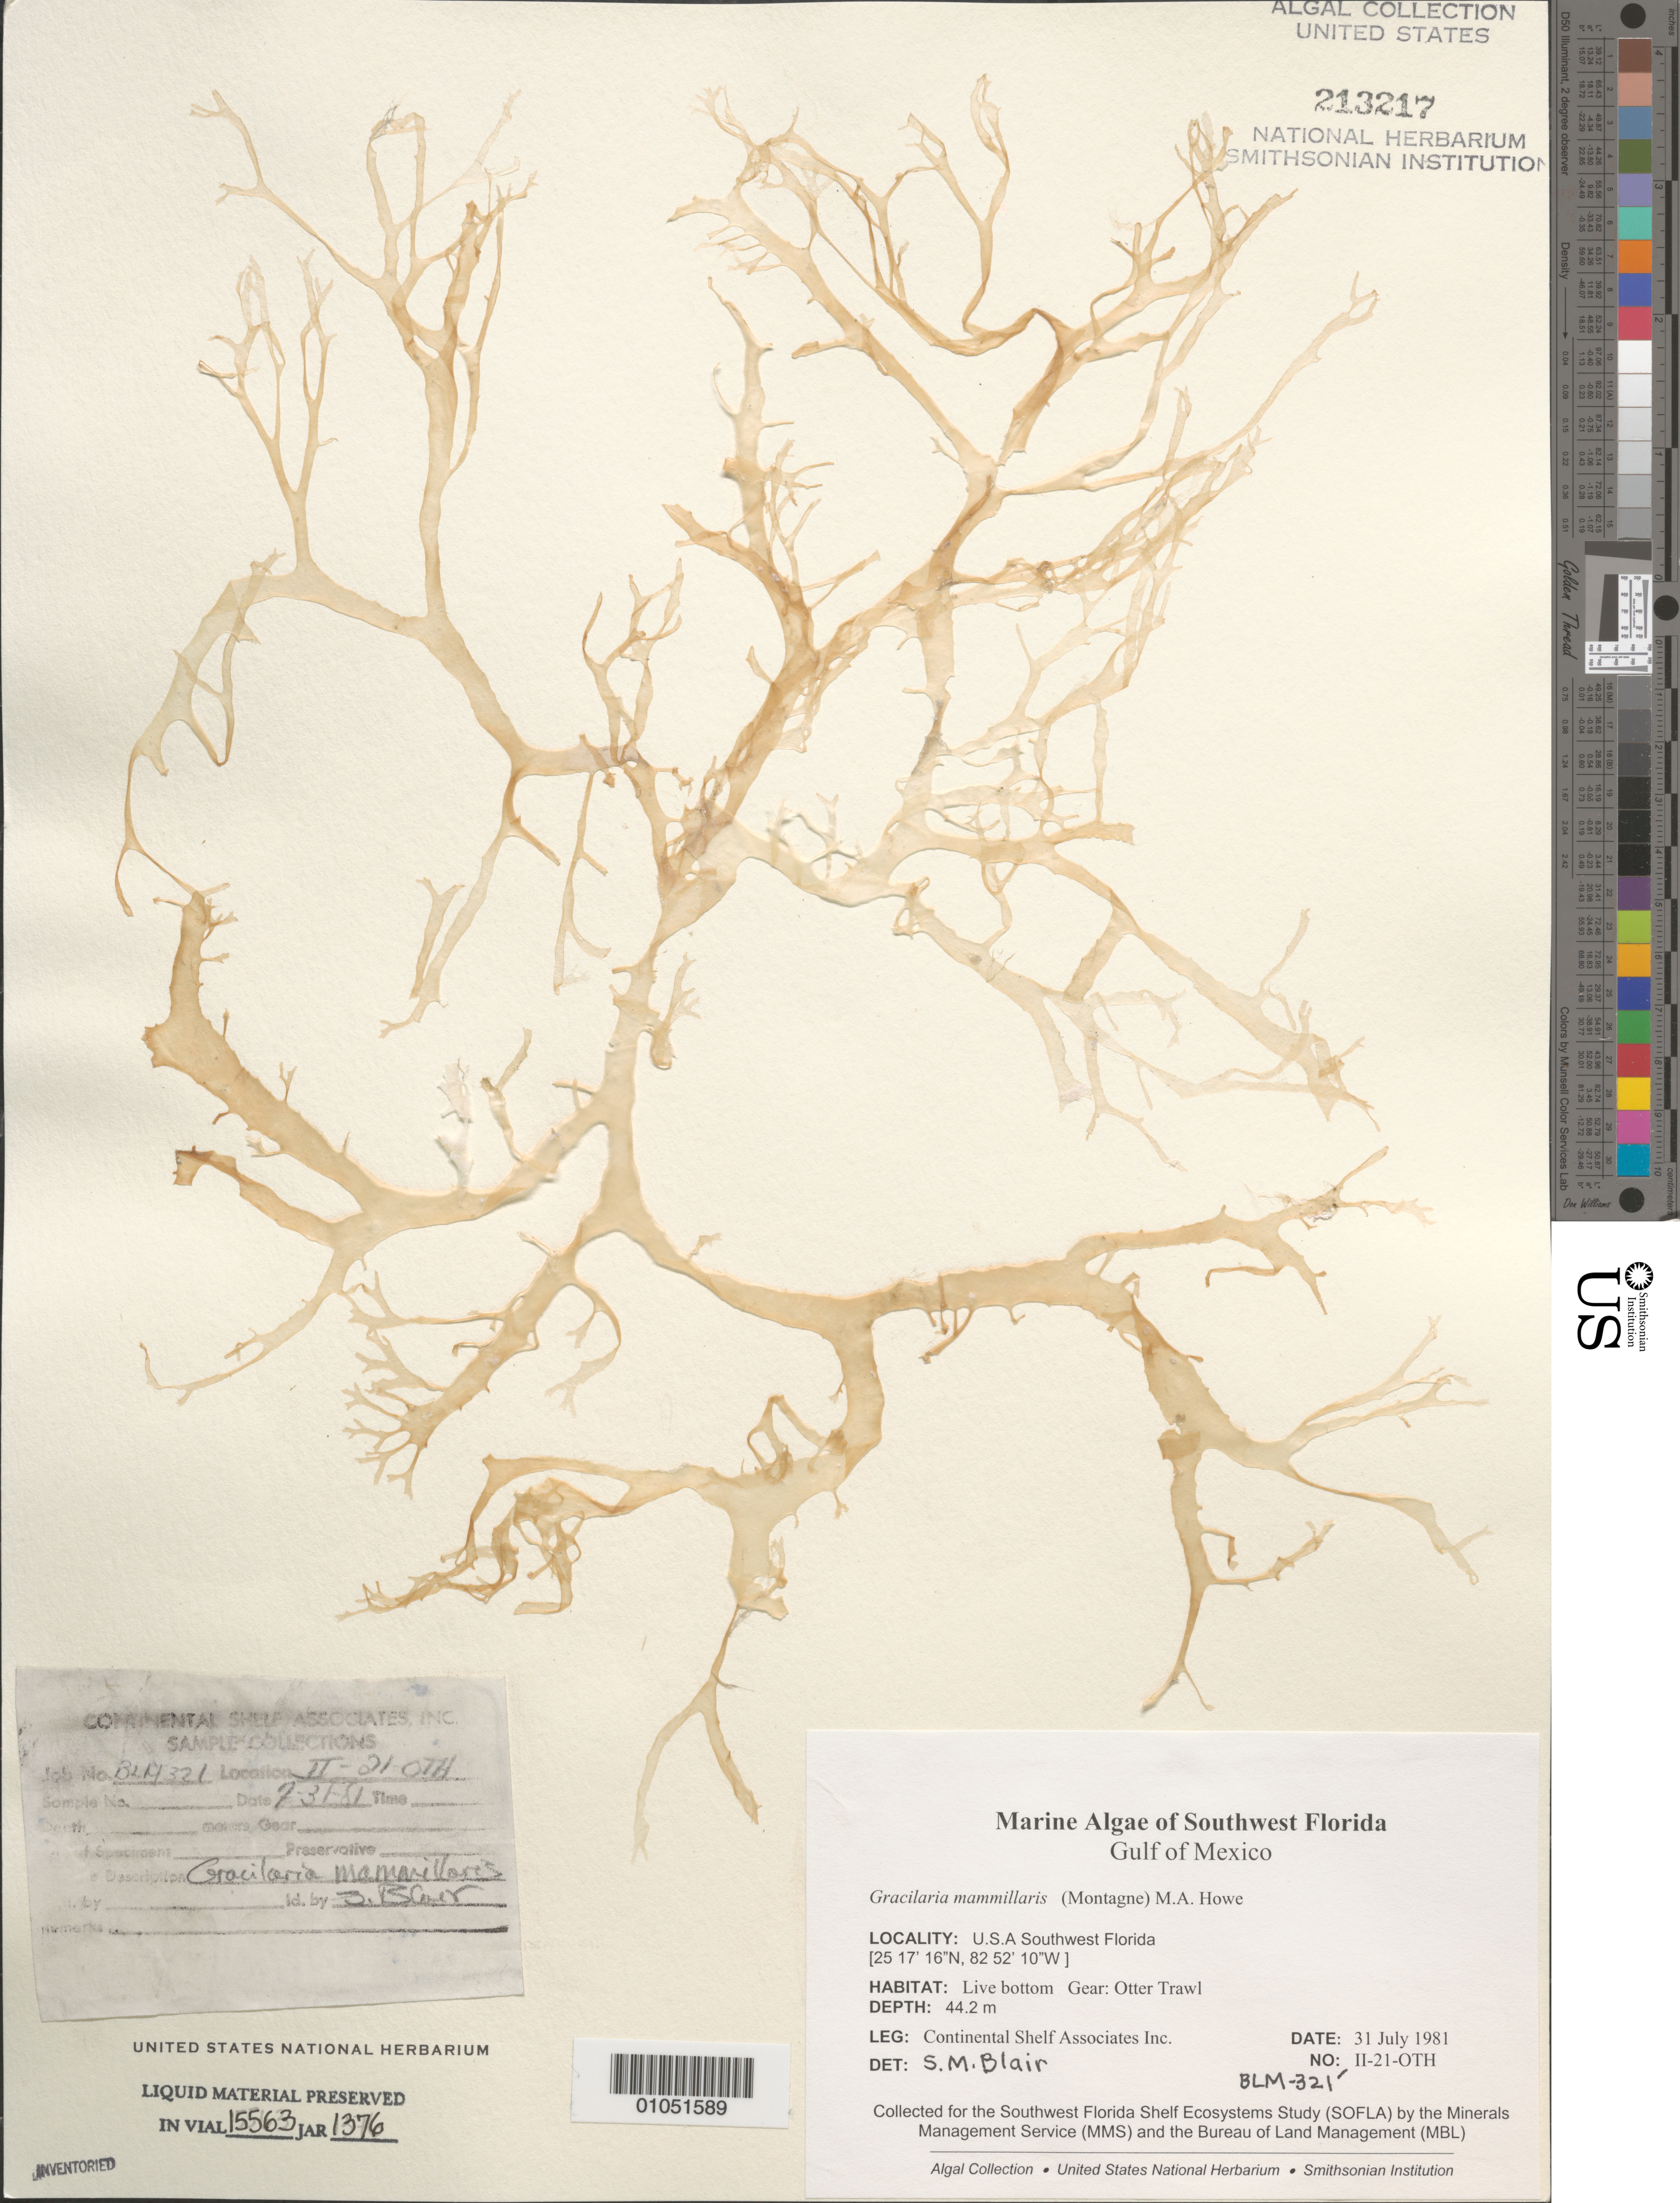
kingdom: Plantae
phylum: Rhodophyta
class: Florideophyceae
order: Gracilariales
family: Gracilariaceae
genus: Gracilaria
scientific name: Gracilaria mammillaris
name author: (Mont.) M. Howe in Britton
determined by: Blair, S. M.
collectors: Continental Shelf Associates for the MMS/BLM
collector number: BLM-321-II-21-OTH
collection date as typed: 31 Jul 1981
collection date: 1981-07-31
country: United States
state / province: Florida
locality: Gulf of Mexico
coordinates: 25 17'16"N, 82 52'10"W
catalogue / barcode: US 213217